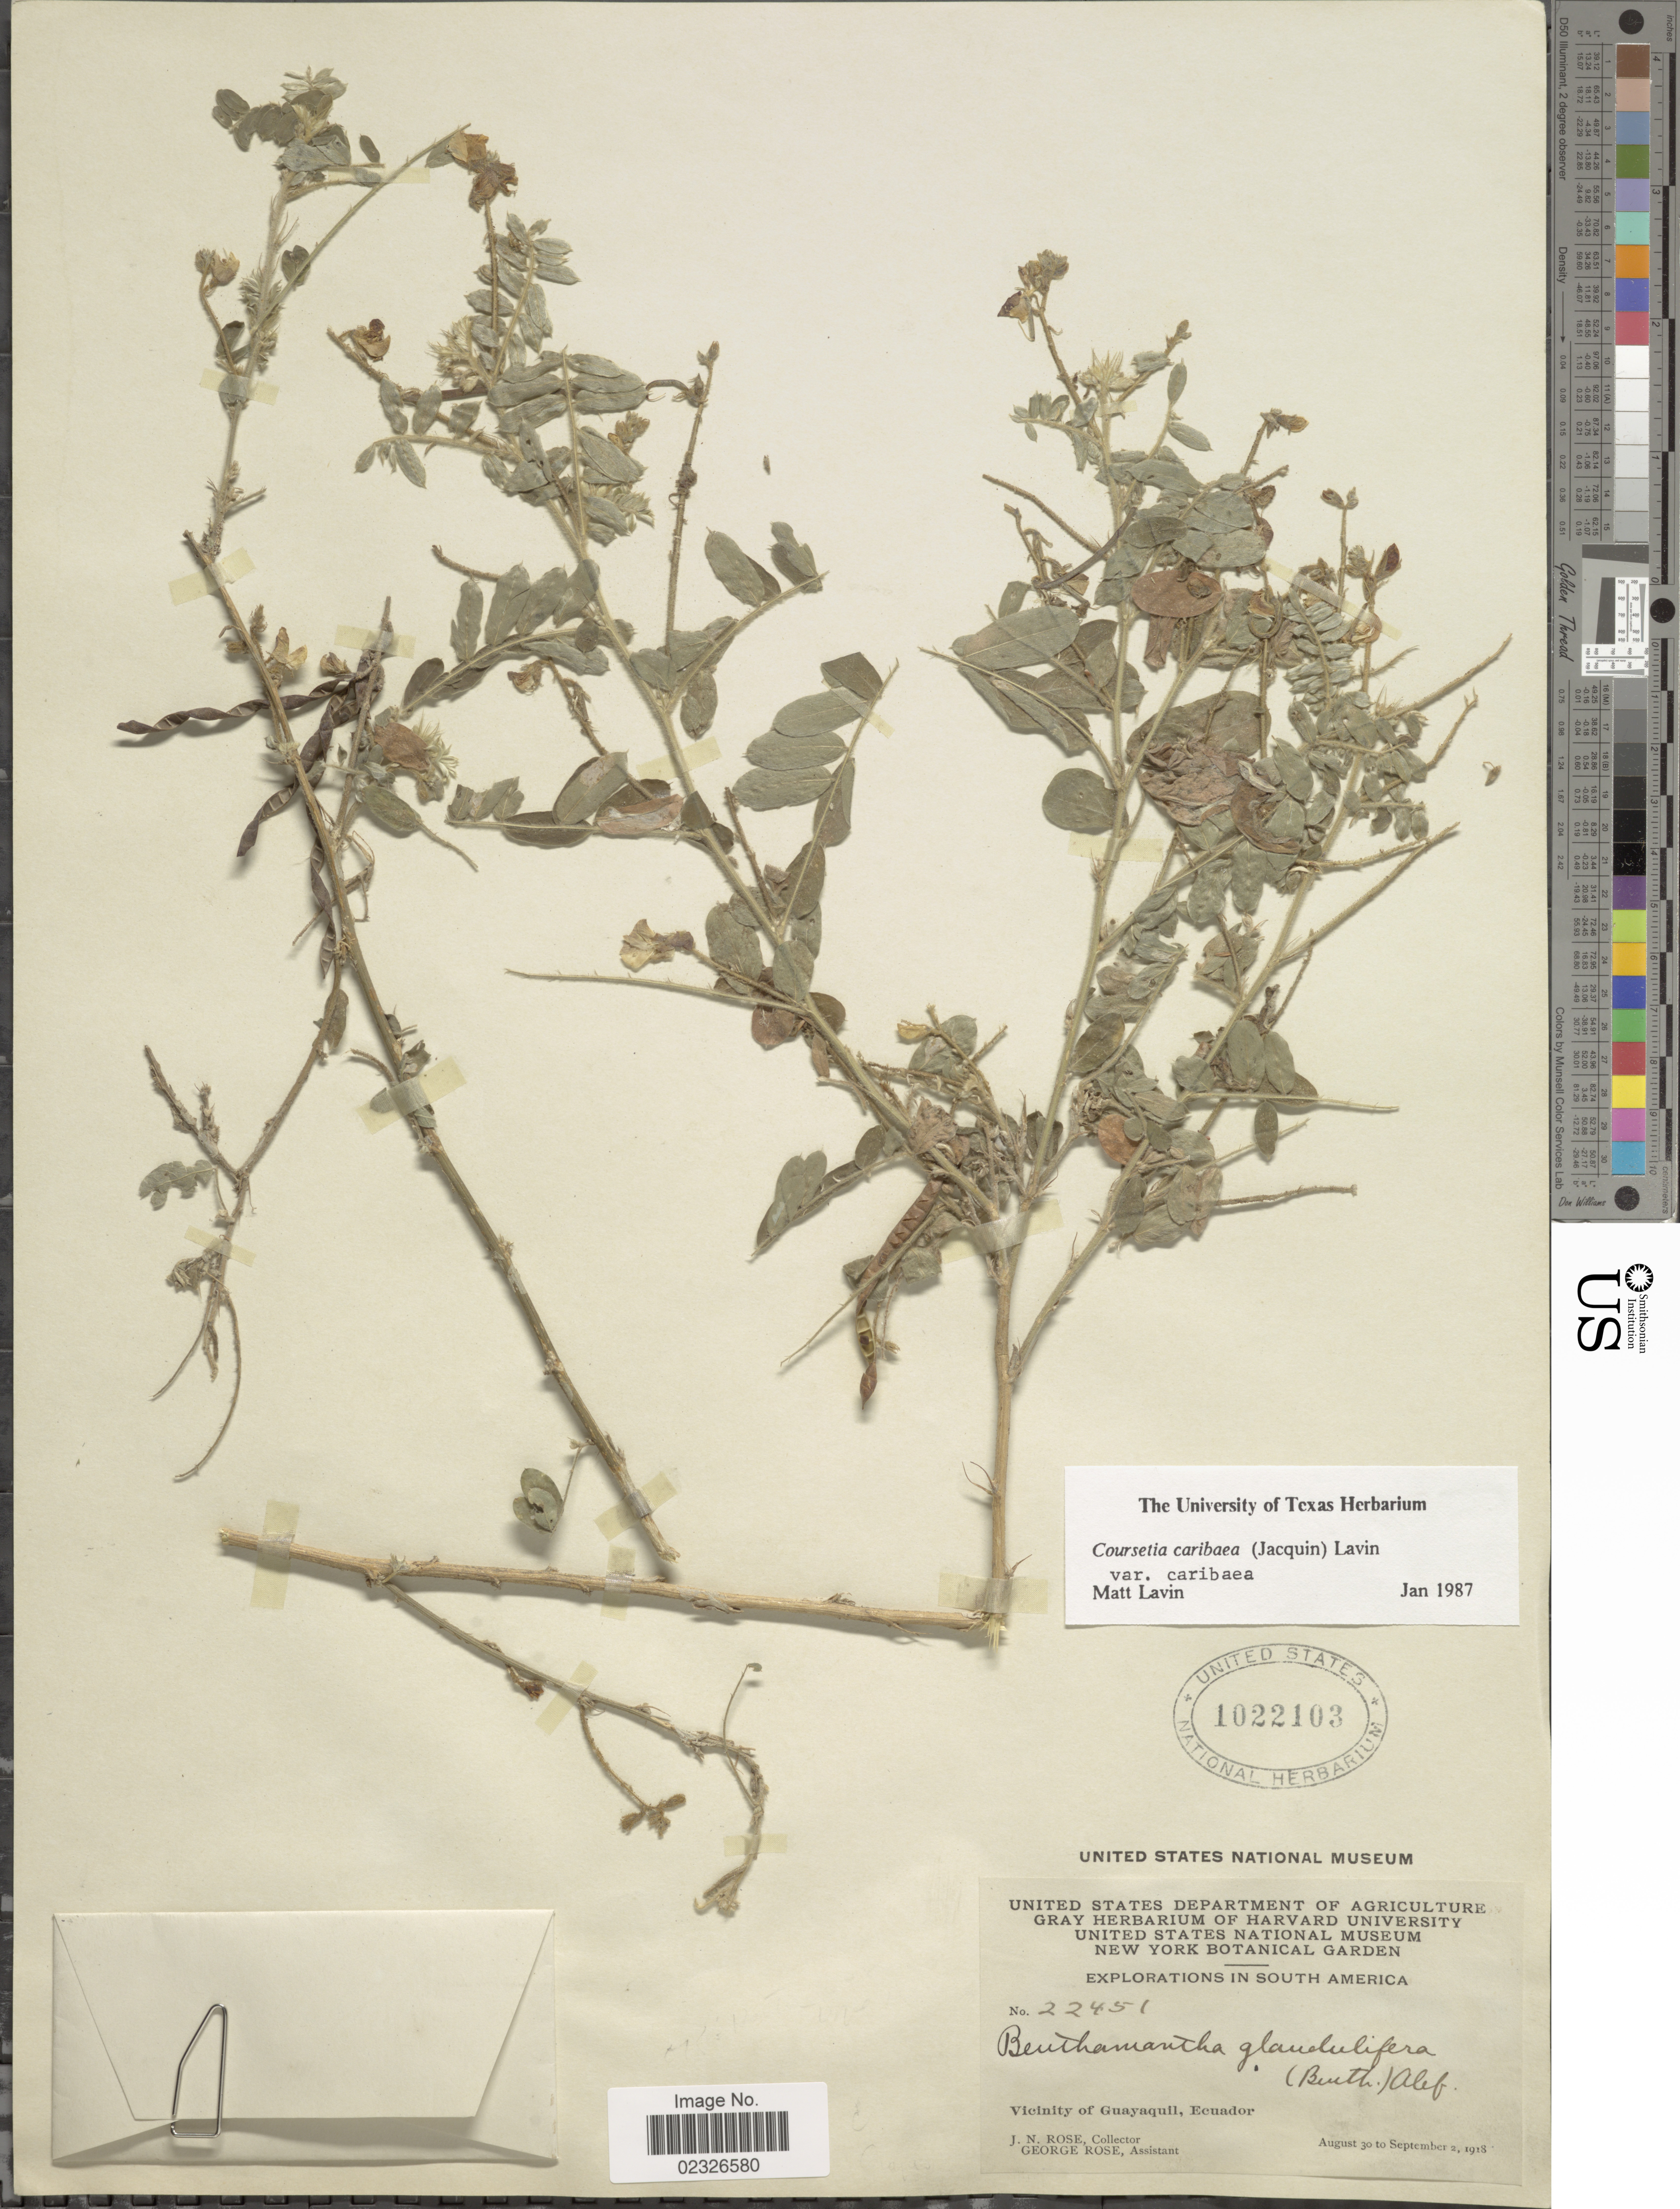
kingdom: Plantae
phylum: Tracheophyta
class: Magnoliopsida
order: Fabales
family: Fabaceae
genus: Coursetia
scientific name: Coursetia caribaea var. caribaea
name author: (Jacq.) Lavin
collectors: J. N. Rose & G. Rose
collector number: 22451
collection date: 1918-08-30/1918-09-02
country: Ecuador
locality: Vicinity of Guayaquil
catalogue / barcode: US 1022103